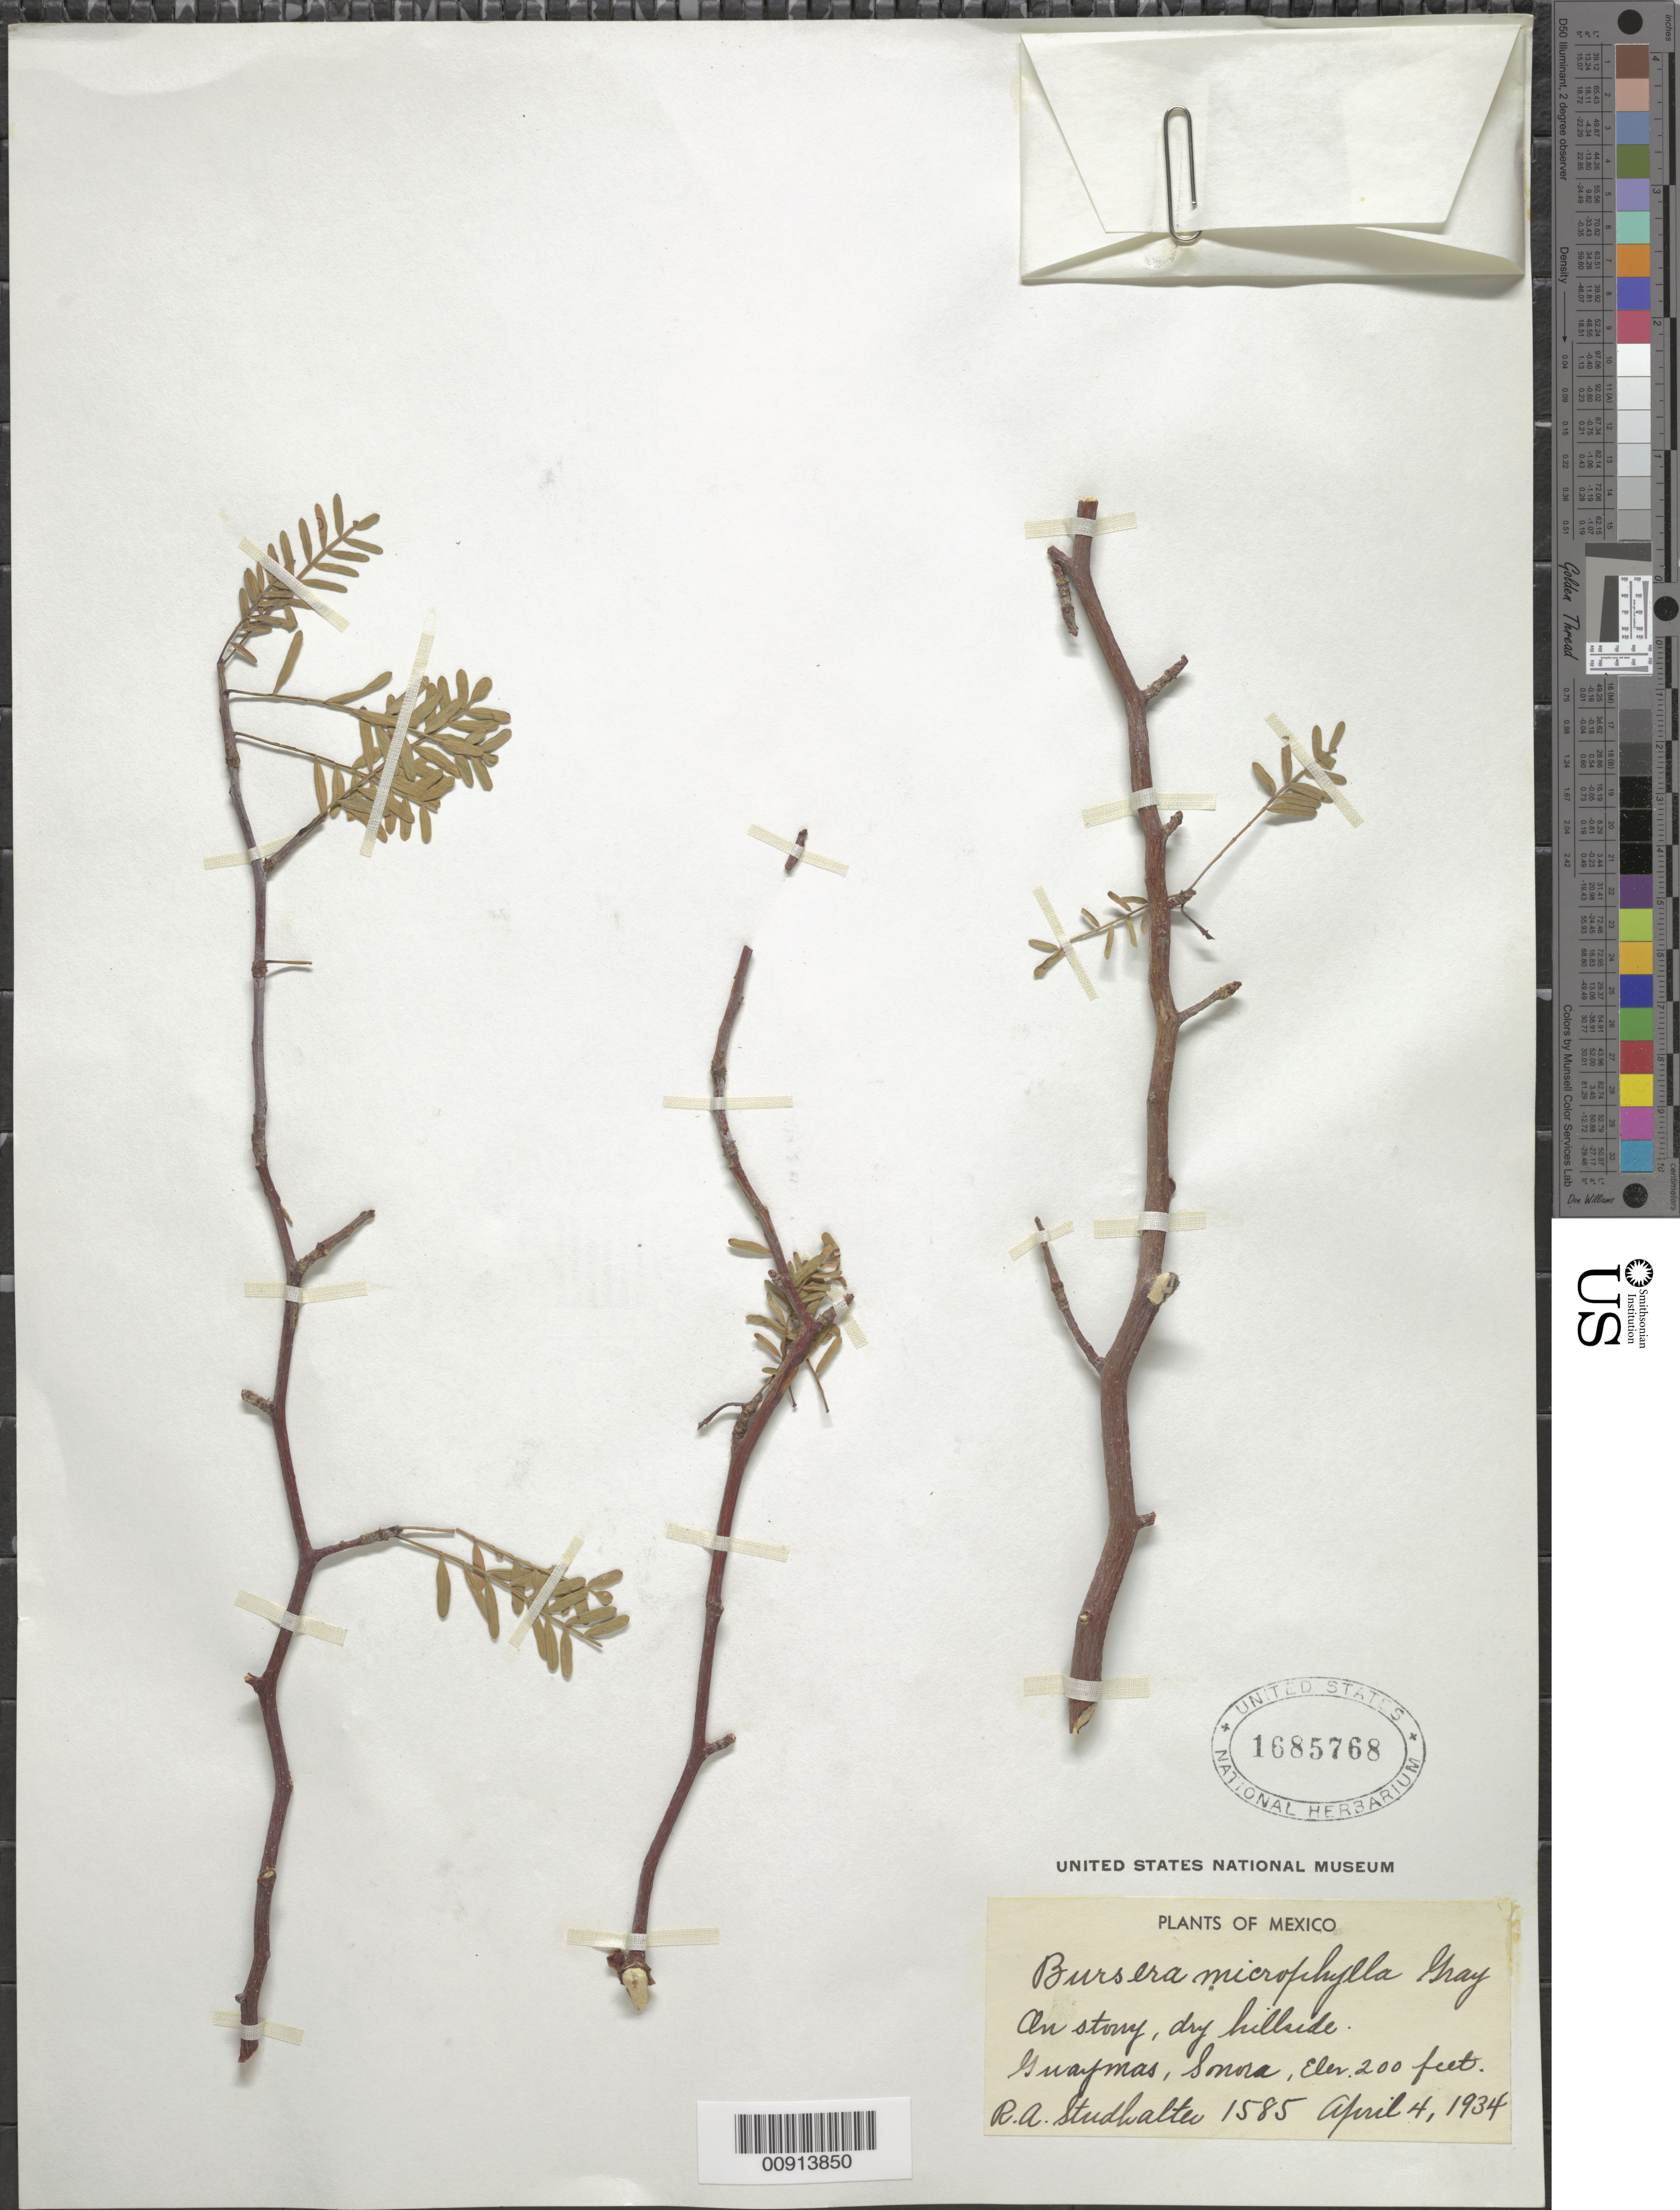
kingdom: Plantae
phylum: Tracheophyta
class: Magnoliopsida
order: Sapindales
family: Burseraceae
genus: Bursera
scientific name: Bursera microphylla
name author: A. Gray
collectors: R. Studhalter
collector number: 1585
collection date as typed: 04 Apr 1934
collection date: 1934-04-04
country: Mexico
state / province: Sonora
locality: Guaymas, Sonora.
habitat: On stony, dry hillside.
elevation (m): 61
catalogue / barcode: US 1685768